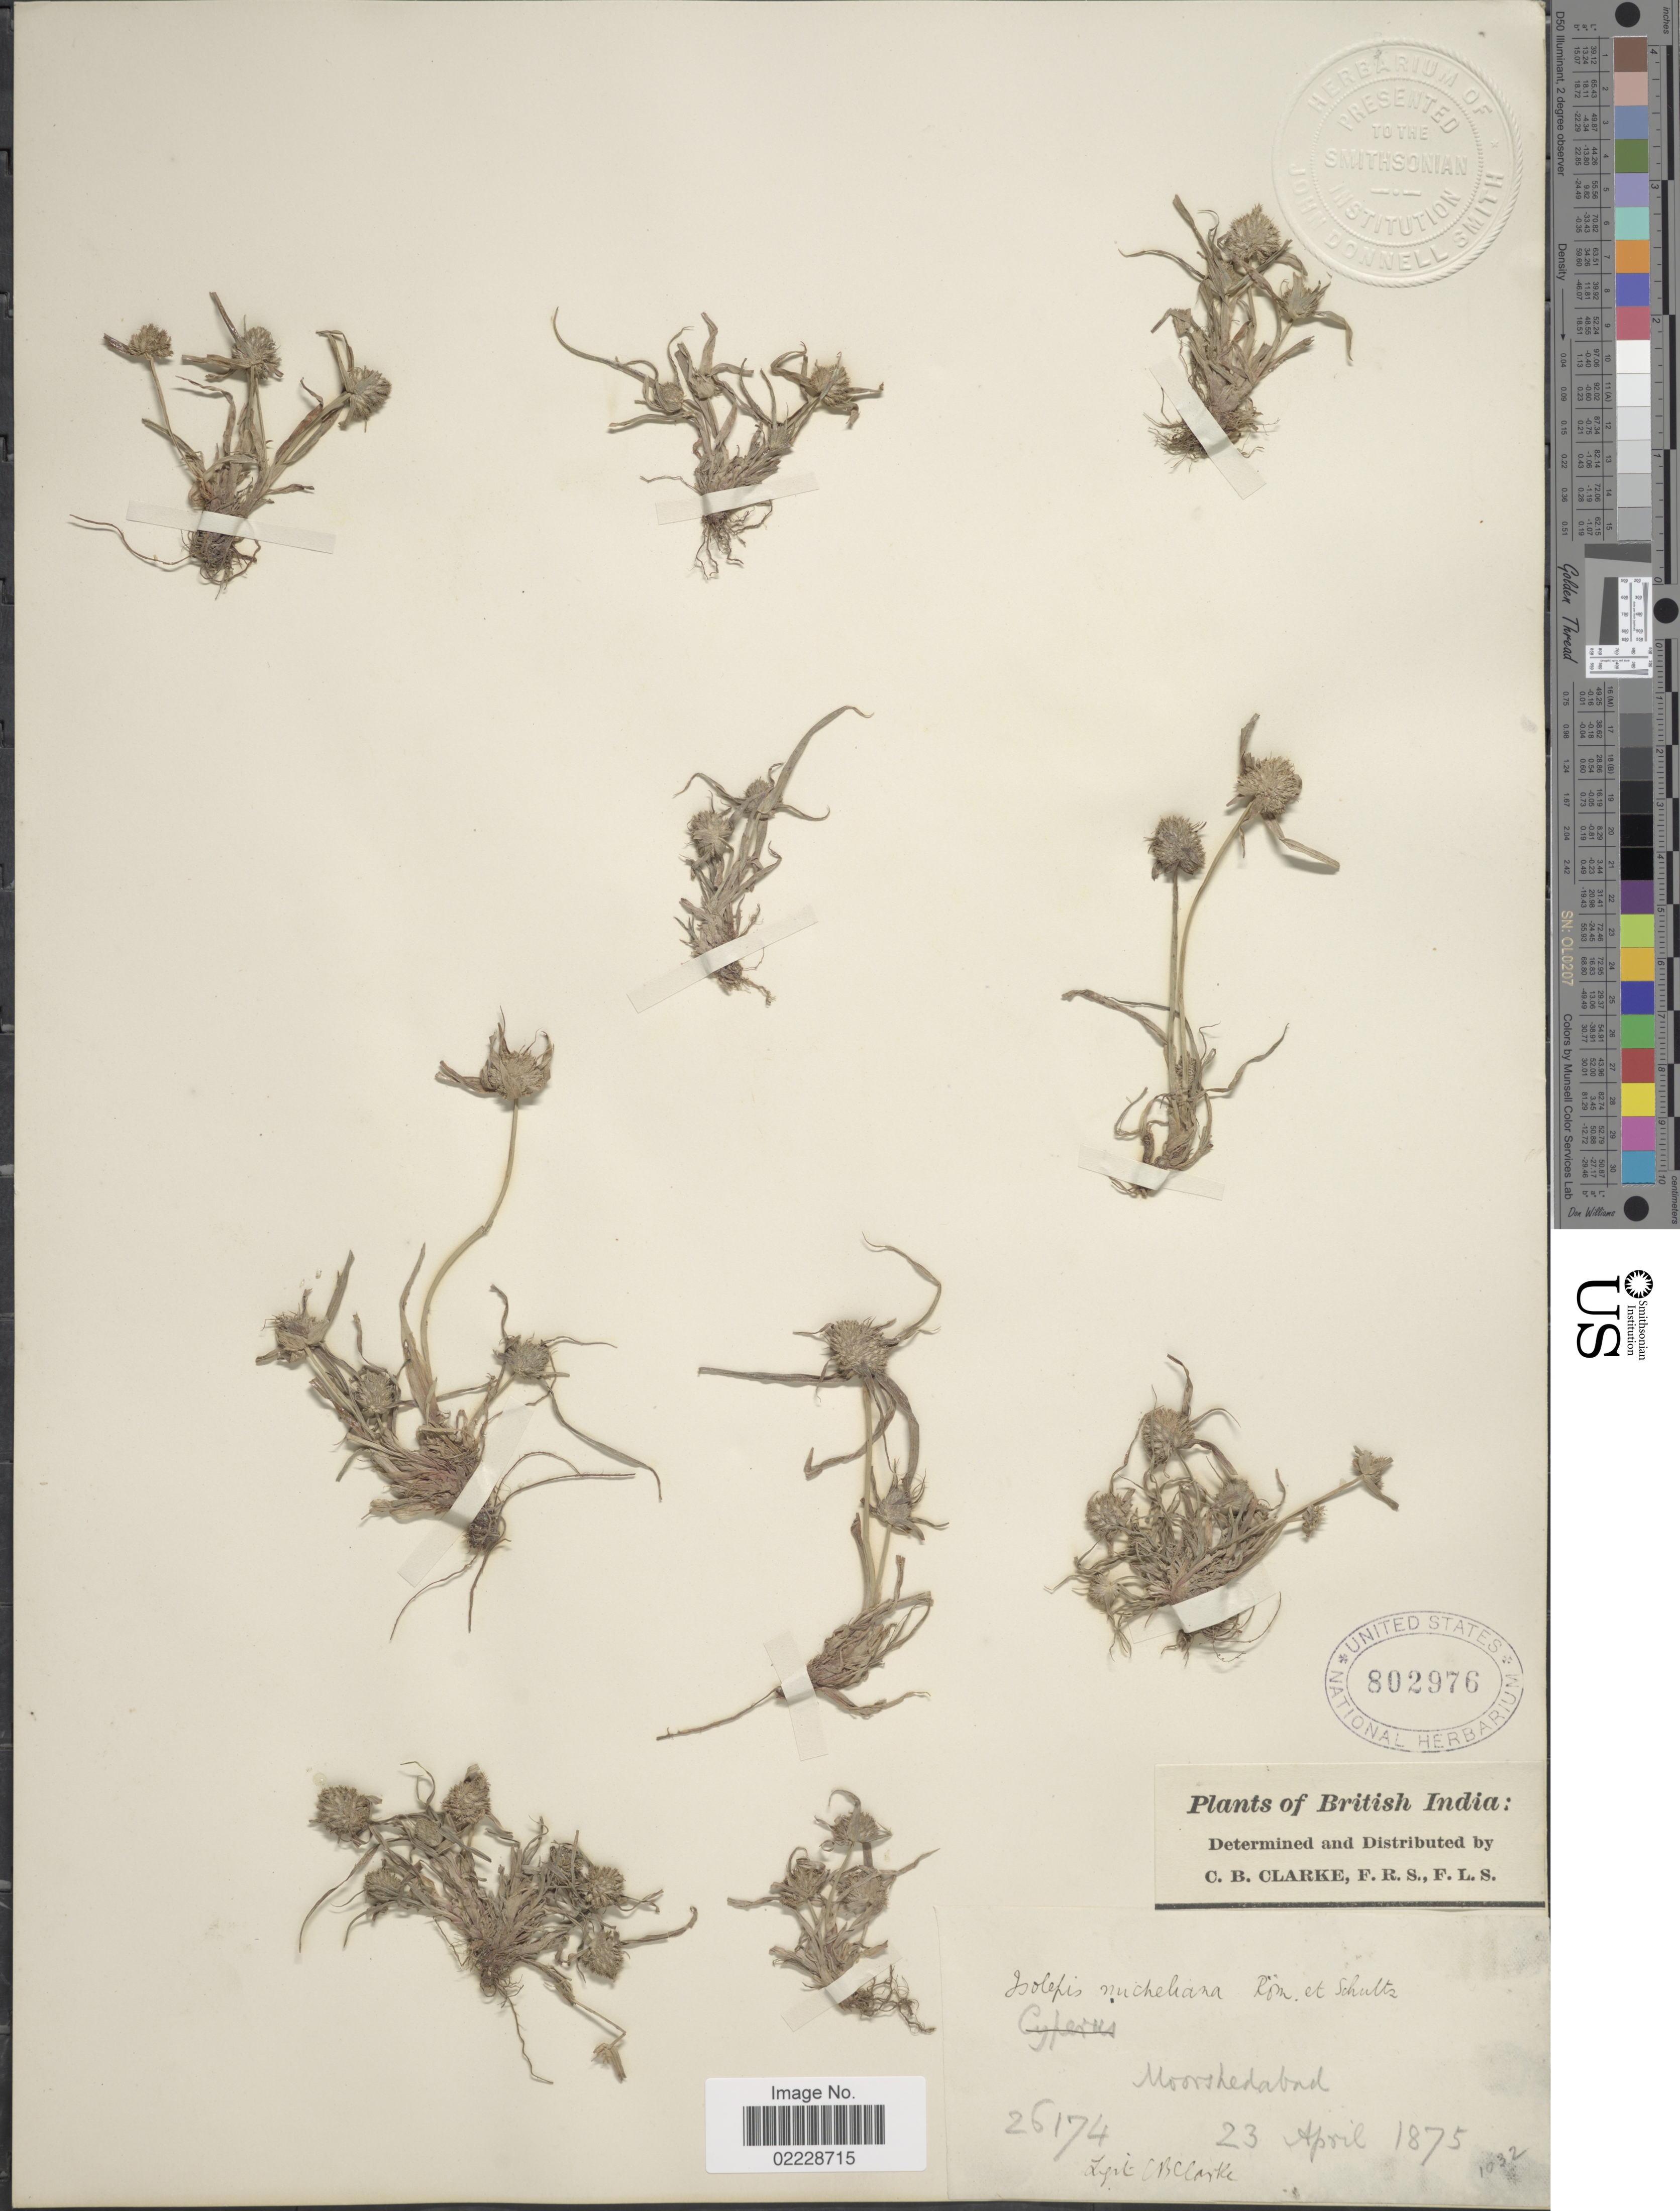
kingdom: Plantae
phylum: Tracheophyta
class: Liliopsida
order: Poales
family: Cyperaceae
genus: Cyperus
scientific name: Cyperus michelianus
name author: (L.) Delile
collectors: C. B. Clarke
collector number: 26174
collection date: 1875-04-23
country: India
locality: British India, Moorshedabad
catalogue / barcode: US 802976